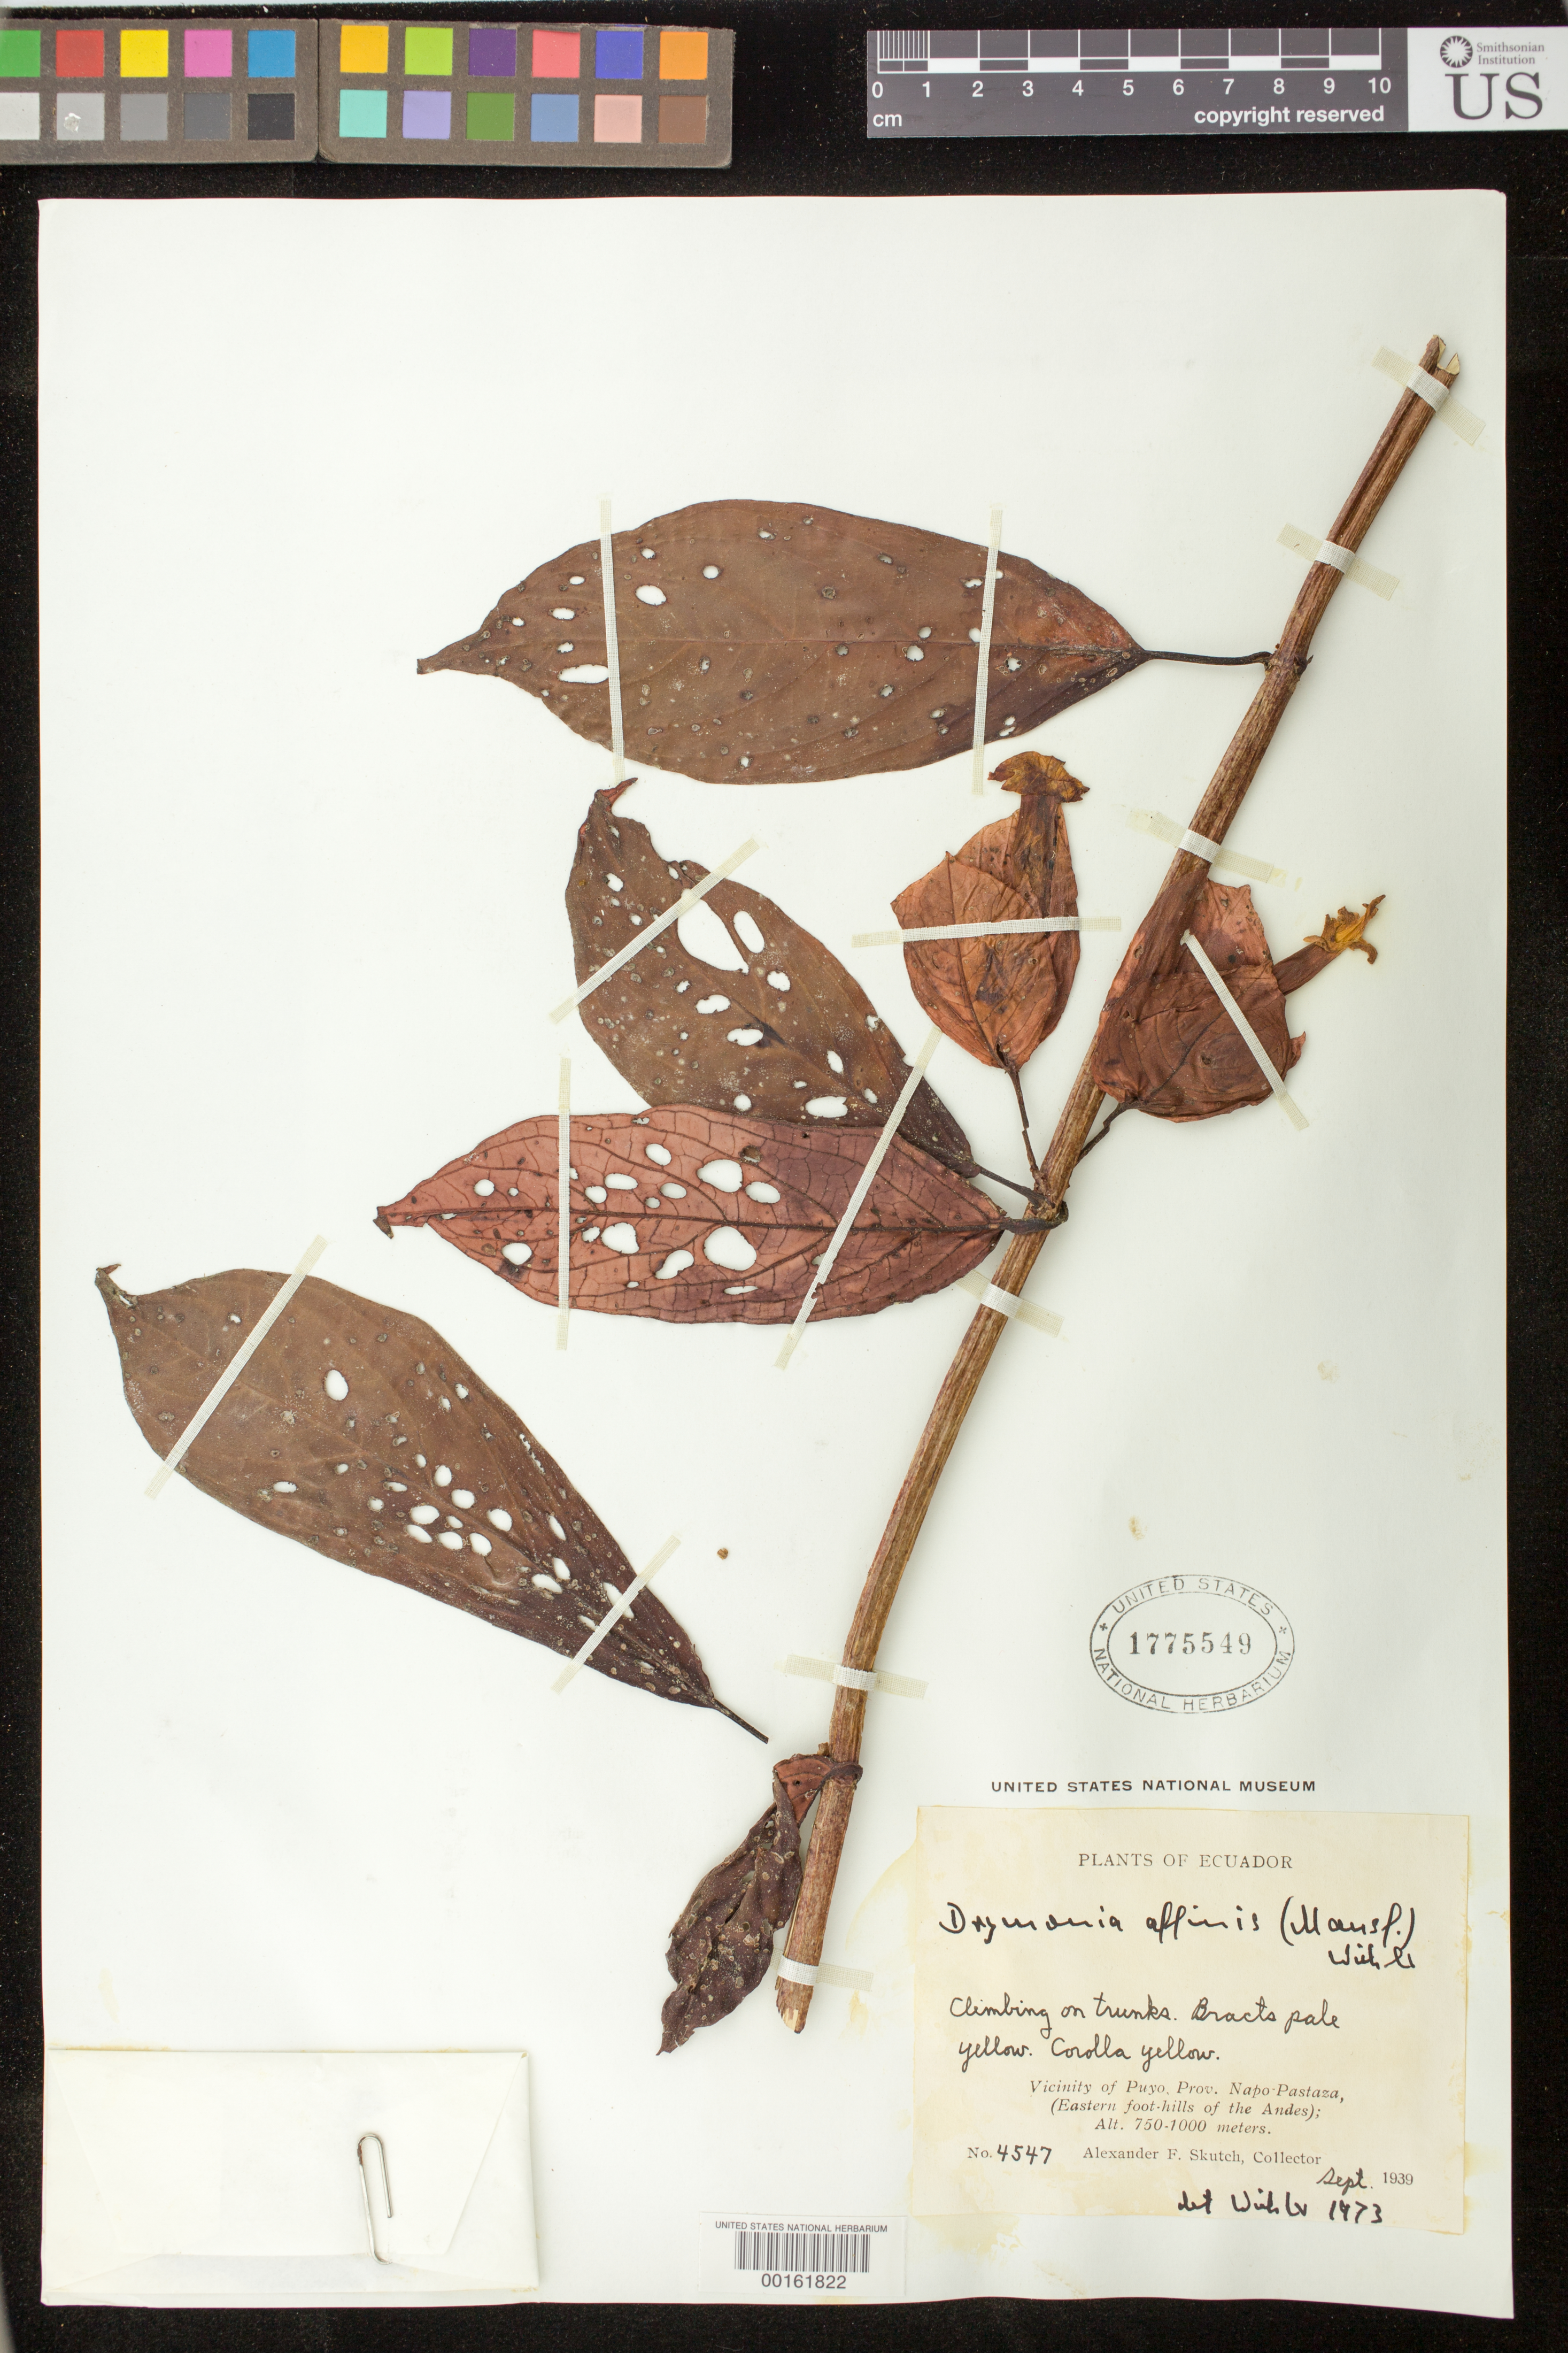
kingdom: Plantae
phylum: Tracheophyta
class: Magnoliopsida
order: Lamiales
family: Gesneriaceae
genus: Drymonia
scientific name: Drymonia affinis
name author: (Mansf.) Wiehler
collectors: A. F. Skutch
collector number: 4547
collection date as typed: Sep 1939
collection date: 1939-09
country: Ecuador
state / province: Napo / Pastaza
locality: Vicinity of Puyo (eastern foot-hills of the Andes)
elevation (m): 750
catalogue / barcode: US 1775549